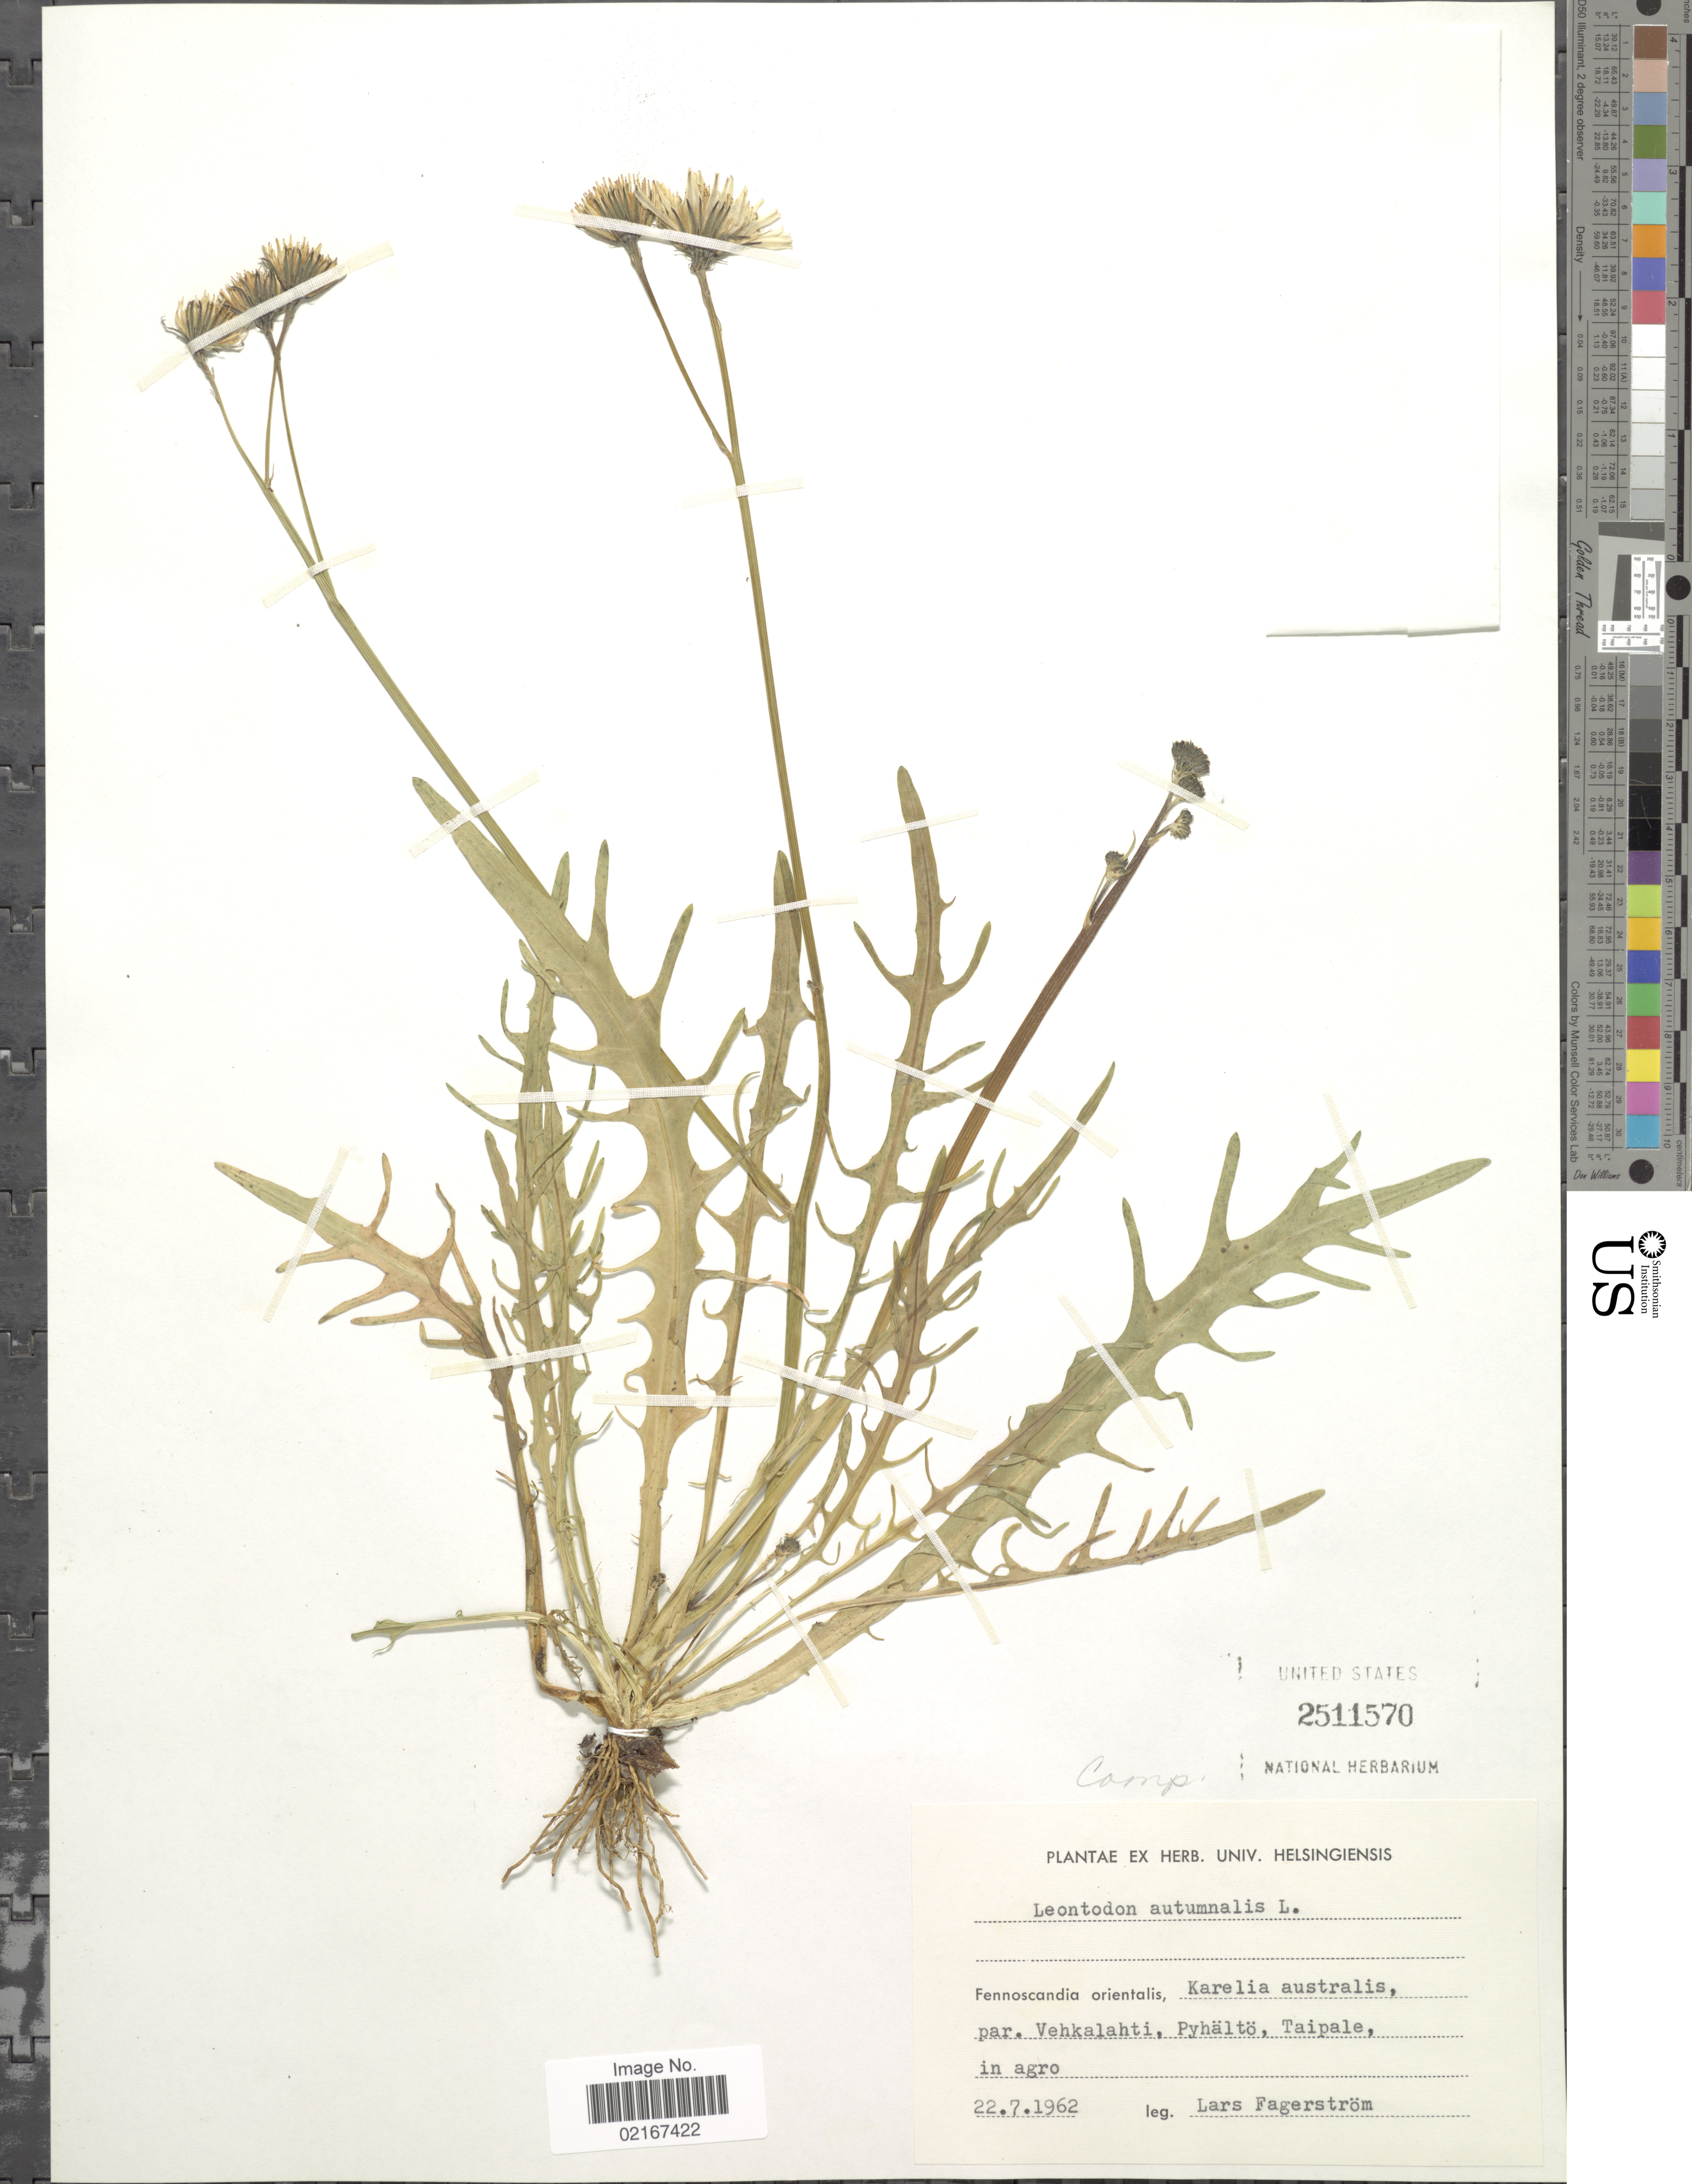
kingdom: Plantae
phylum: Tracheophyta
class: Magnoliopsida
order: Asterales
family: Asteraceae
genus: Scorzoneroides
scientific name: Scorzoneroides autumnalis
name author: (L.) Moench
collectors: L. Fagerstrom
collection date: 1962-07-22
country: Russian Federation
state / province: Karelia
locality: Fennoscandia orientalis, Karelia australis, par. Vehkalahti, Pyhalto, Taipale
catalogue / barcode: US 2511570